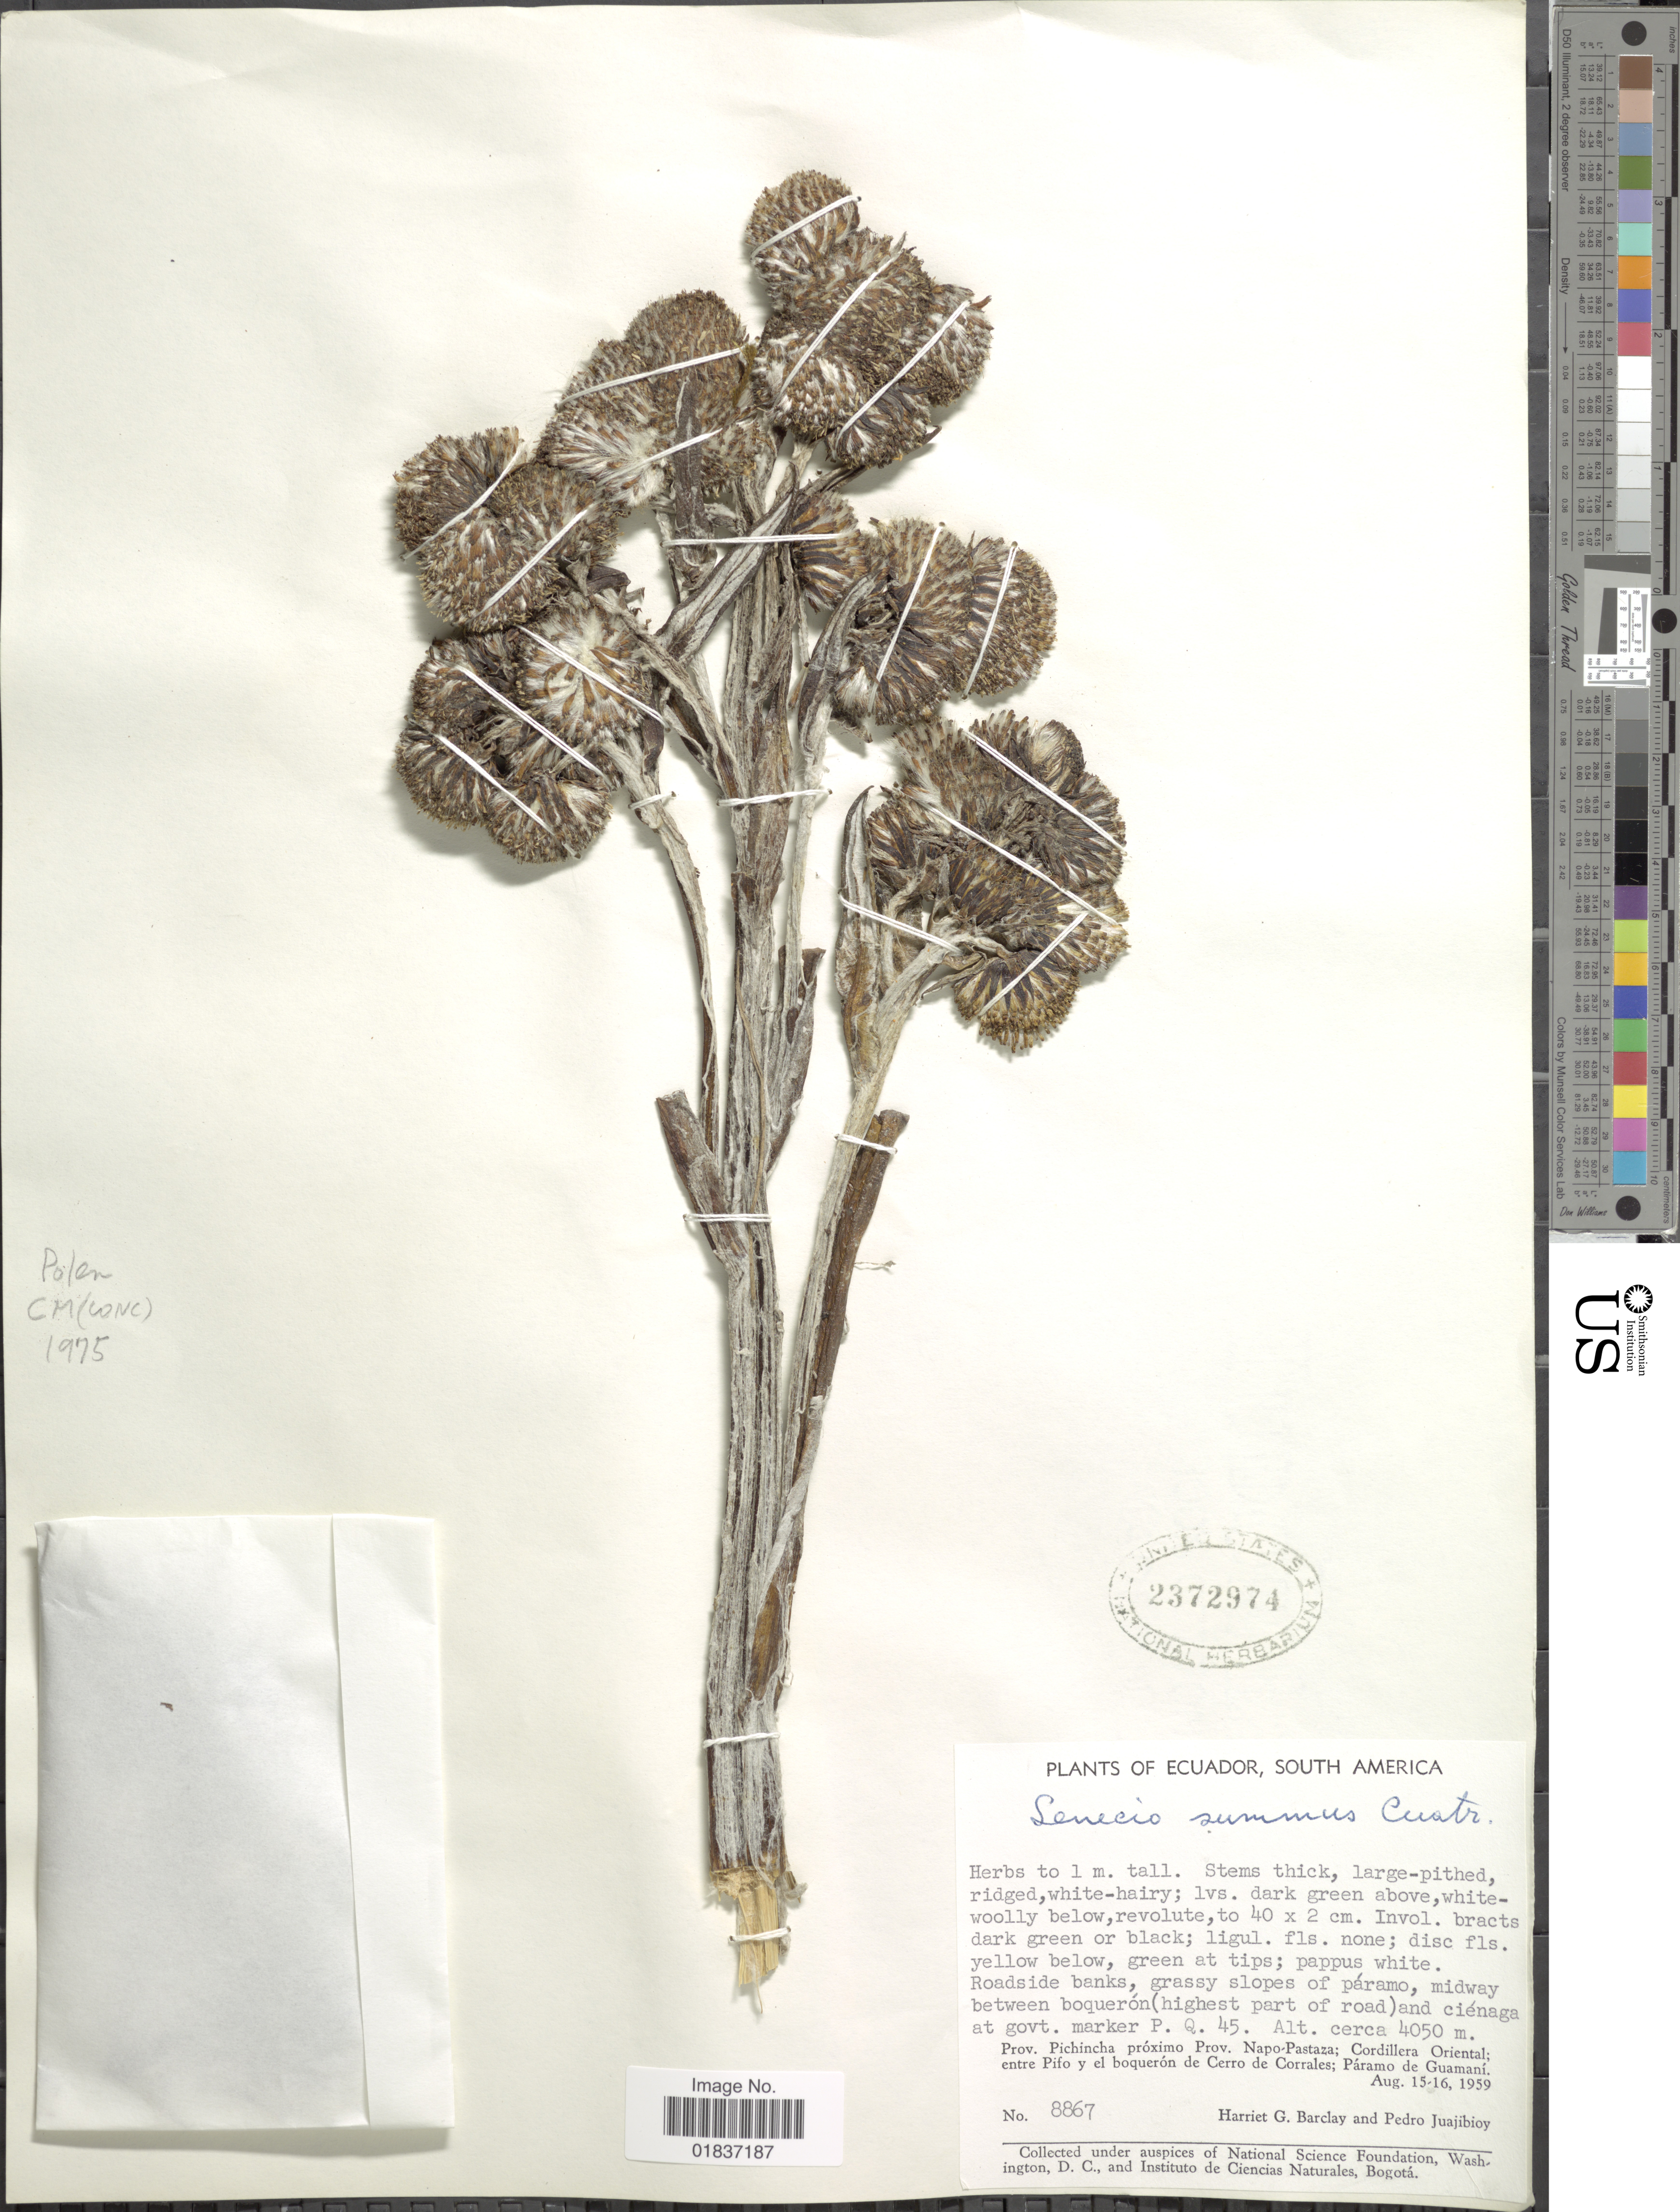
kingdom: Plantae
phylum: Tracheophyta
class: Magnoliopsida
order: Asterales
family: Asteraceae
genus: Senecio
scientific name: Senecio culcitioides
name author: Sch. Bip.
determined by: Salomon, Luciana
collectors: H. G. Barclay & P. Juajibioy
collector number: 8867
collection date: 1959-08-15/1959-08-16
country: Ecuador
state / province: Pichincha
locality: Roadside banks, grassy slopes of paramo, midway between boqueron (highest part of road) and cienaga at govt. marker P. Q. 45 Prov. Pichincha proximo Prov. Napo-Pastaza; Cordillera Oriental; entre Pifo y el boqueron de Cerro de Corrales; Paramo de Guamani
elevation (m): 4050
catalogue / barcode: US 2372974